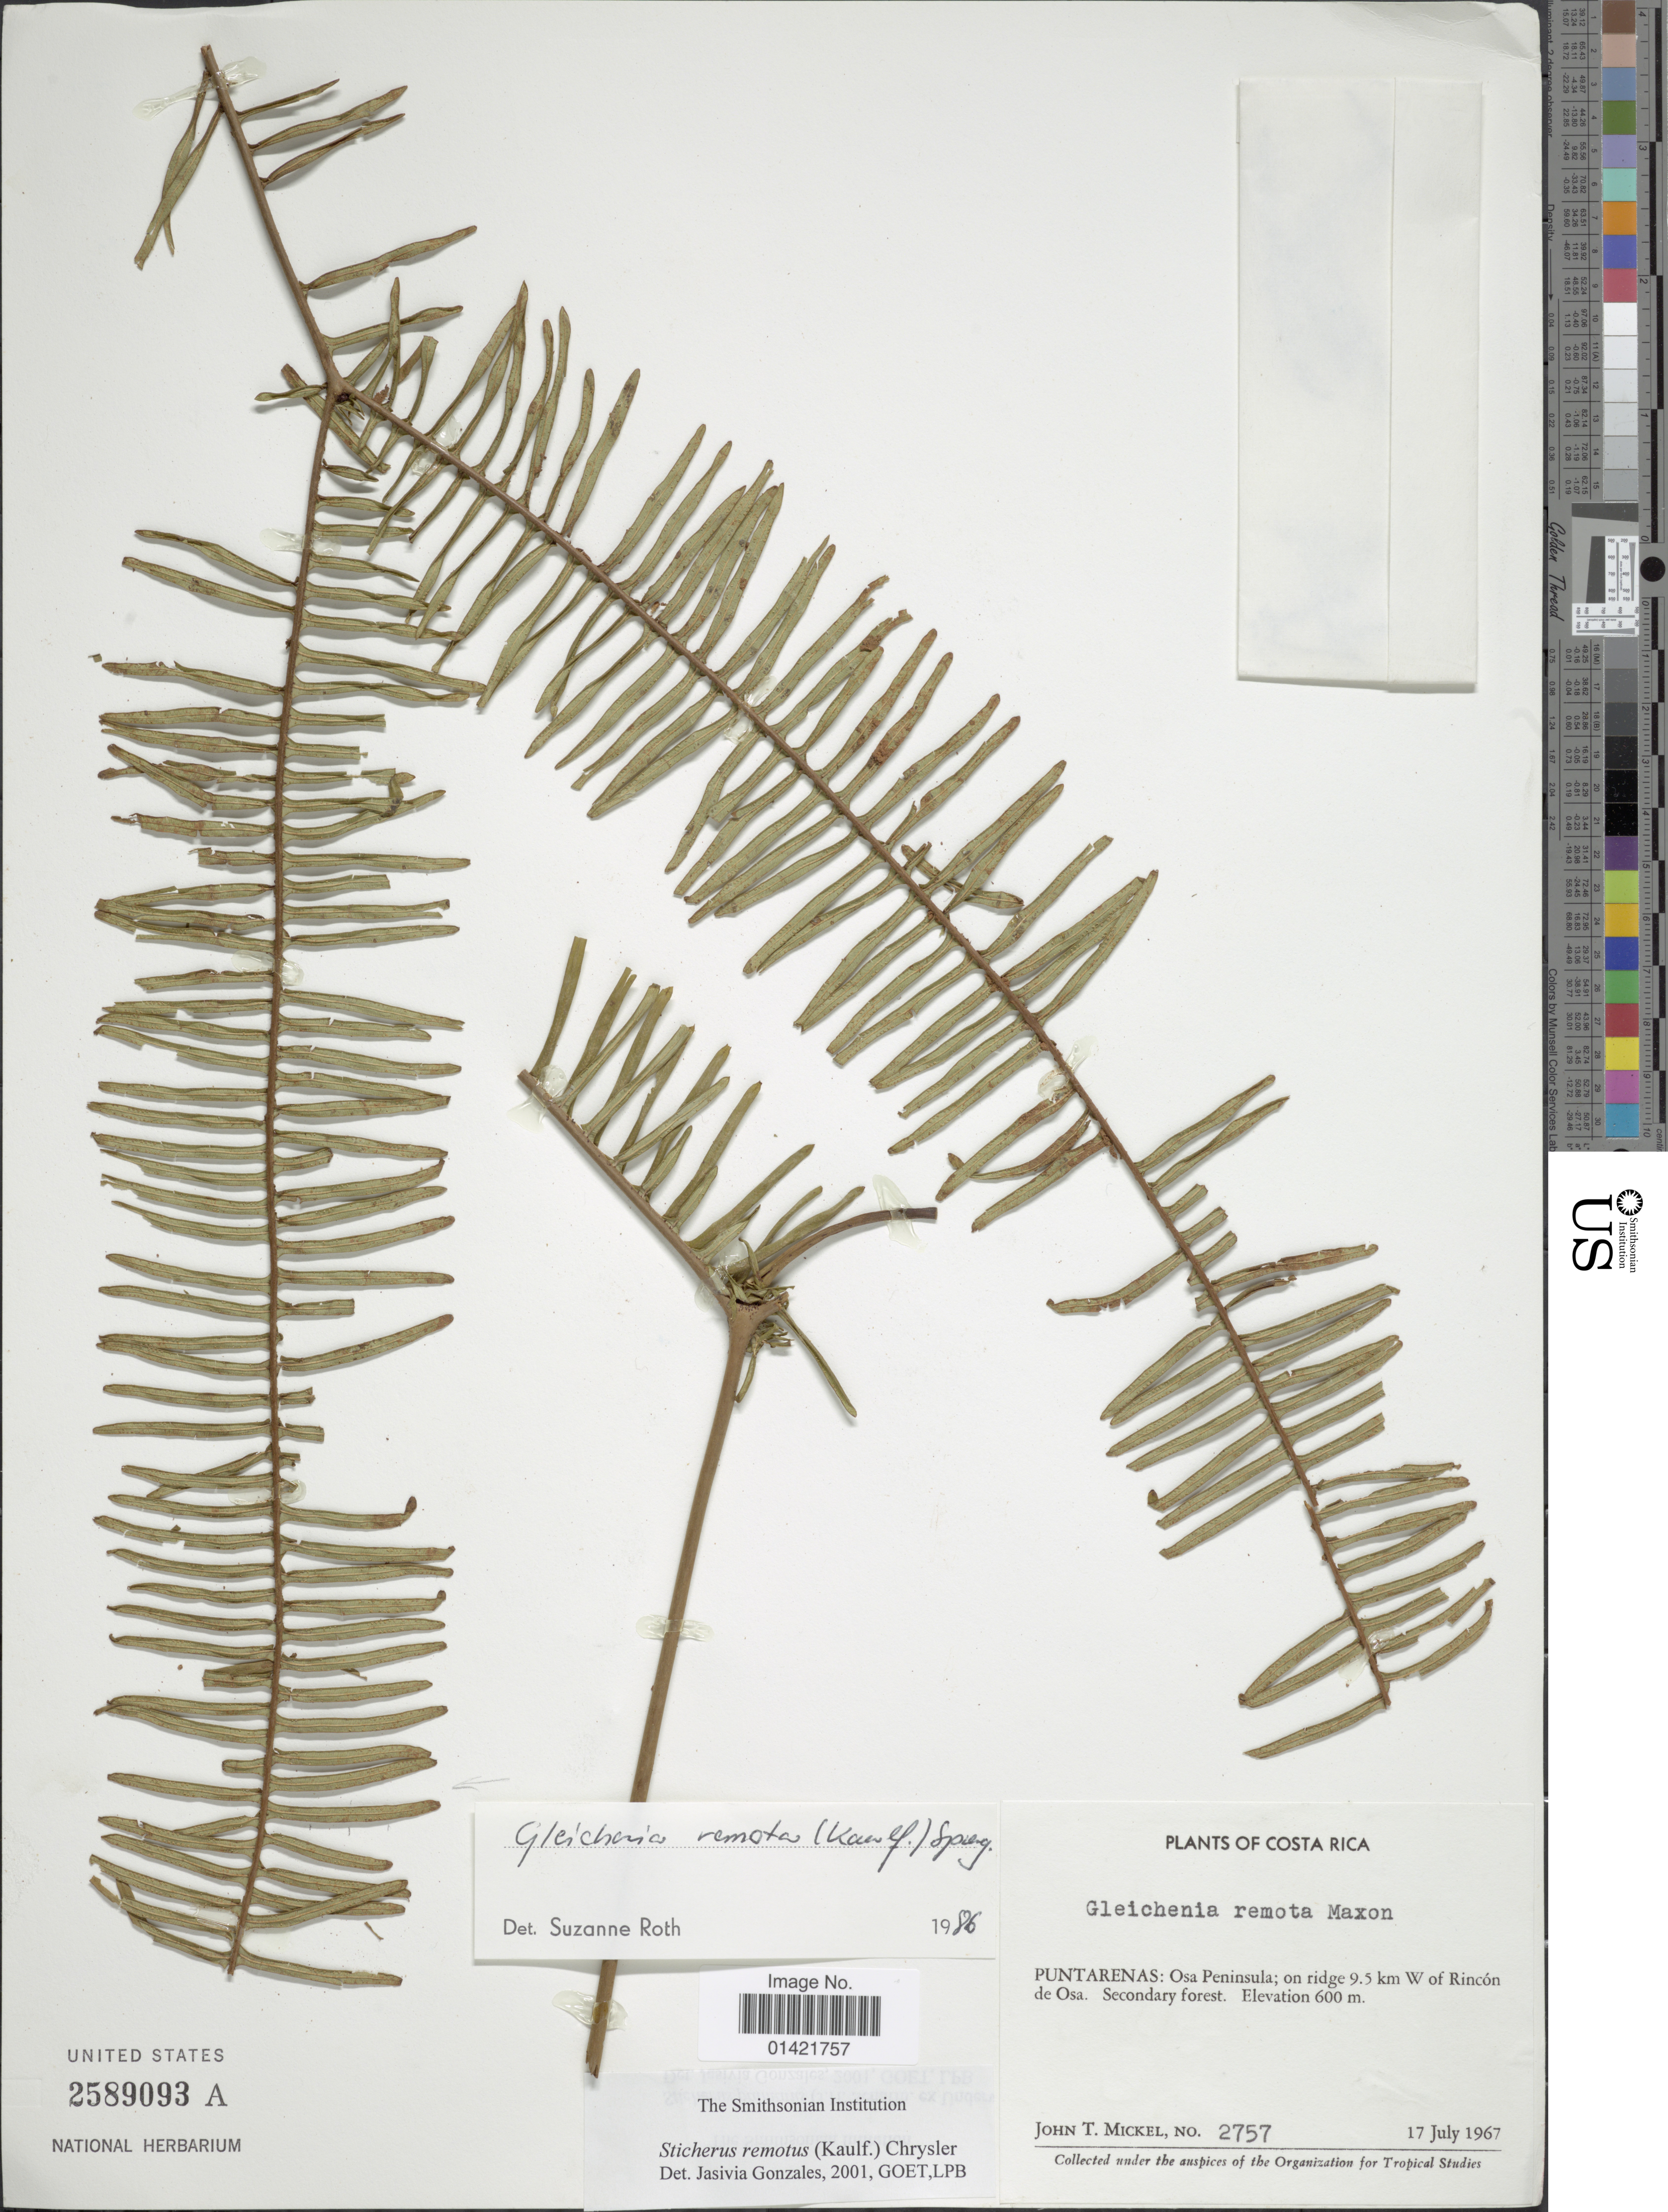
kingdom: Plantae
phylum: Tracheophyta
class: Polypodiopsida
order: Gleicheniales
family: Gleicheniaceae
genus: Sticherus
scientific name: Sticherus remotus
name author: (Kaulf.) Chrysler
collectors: J. T. Mickel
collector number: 2757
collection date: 1967-07-17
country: Costa Rica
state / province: Puntarenas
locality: Osa Peninsula; on ridge 9.5 km W of Rincon de Osa.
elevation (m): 600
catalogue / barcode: US 2589093A